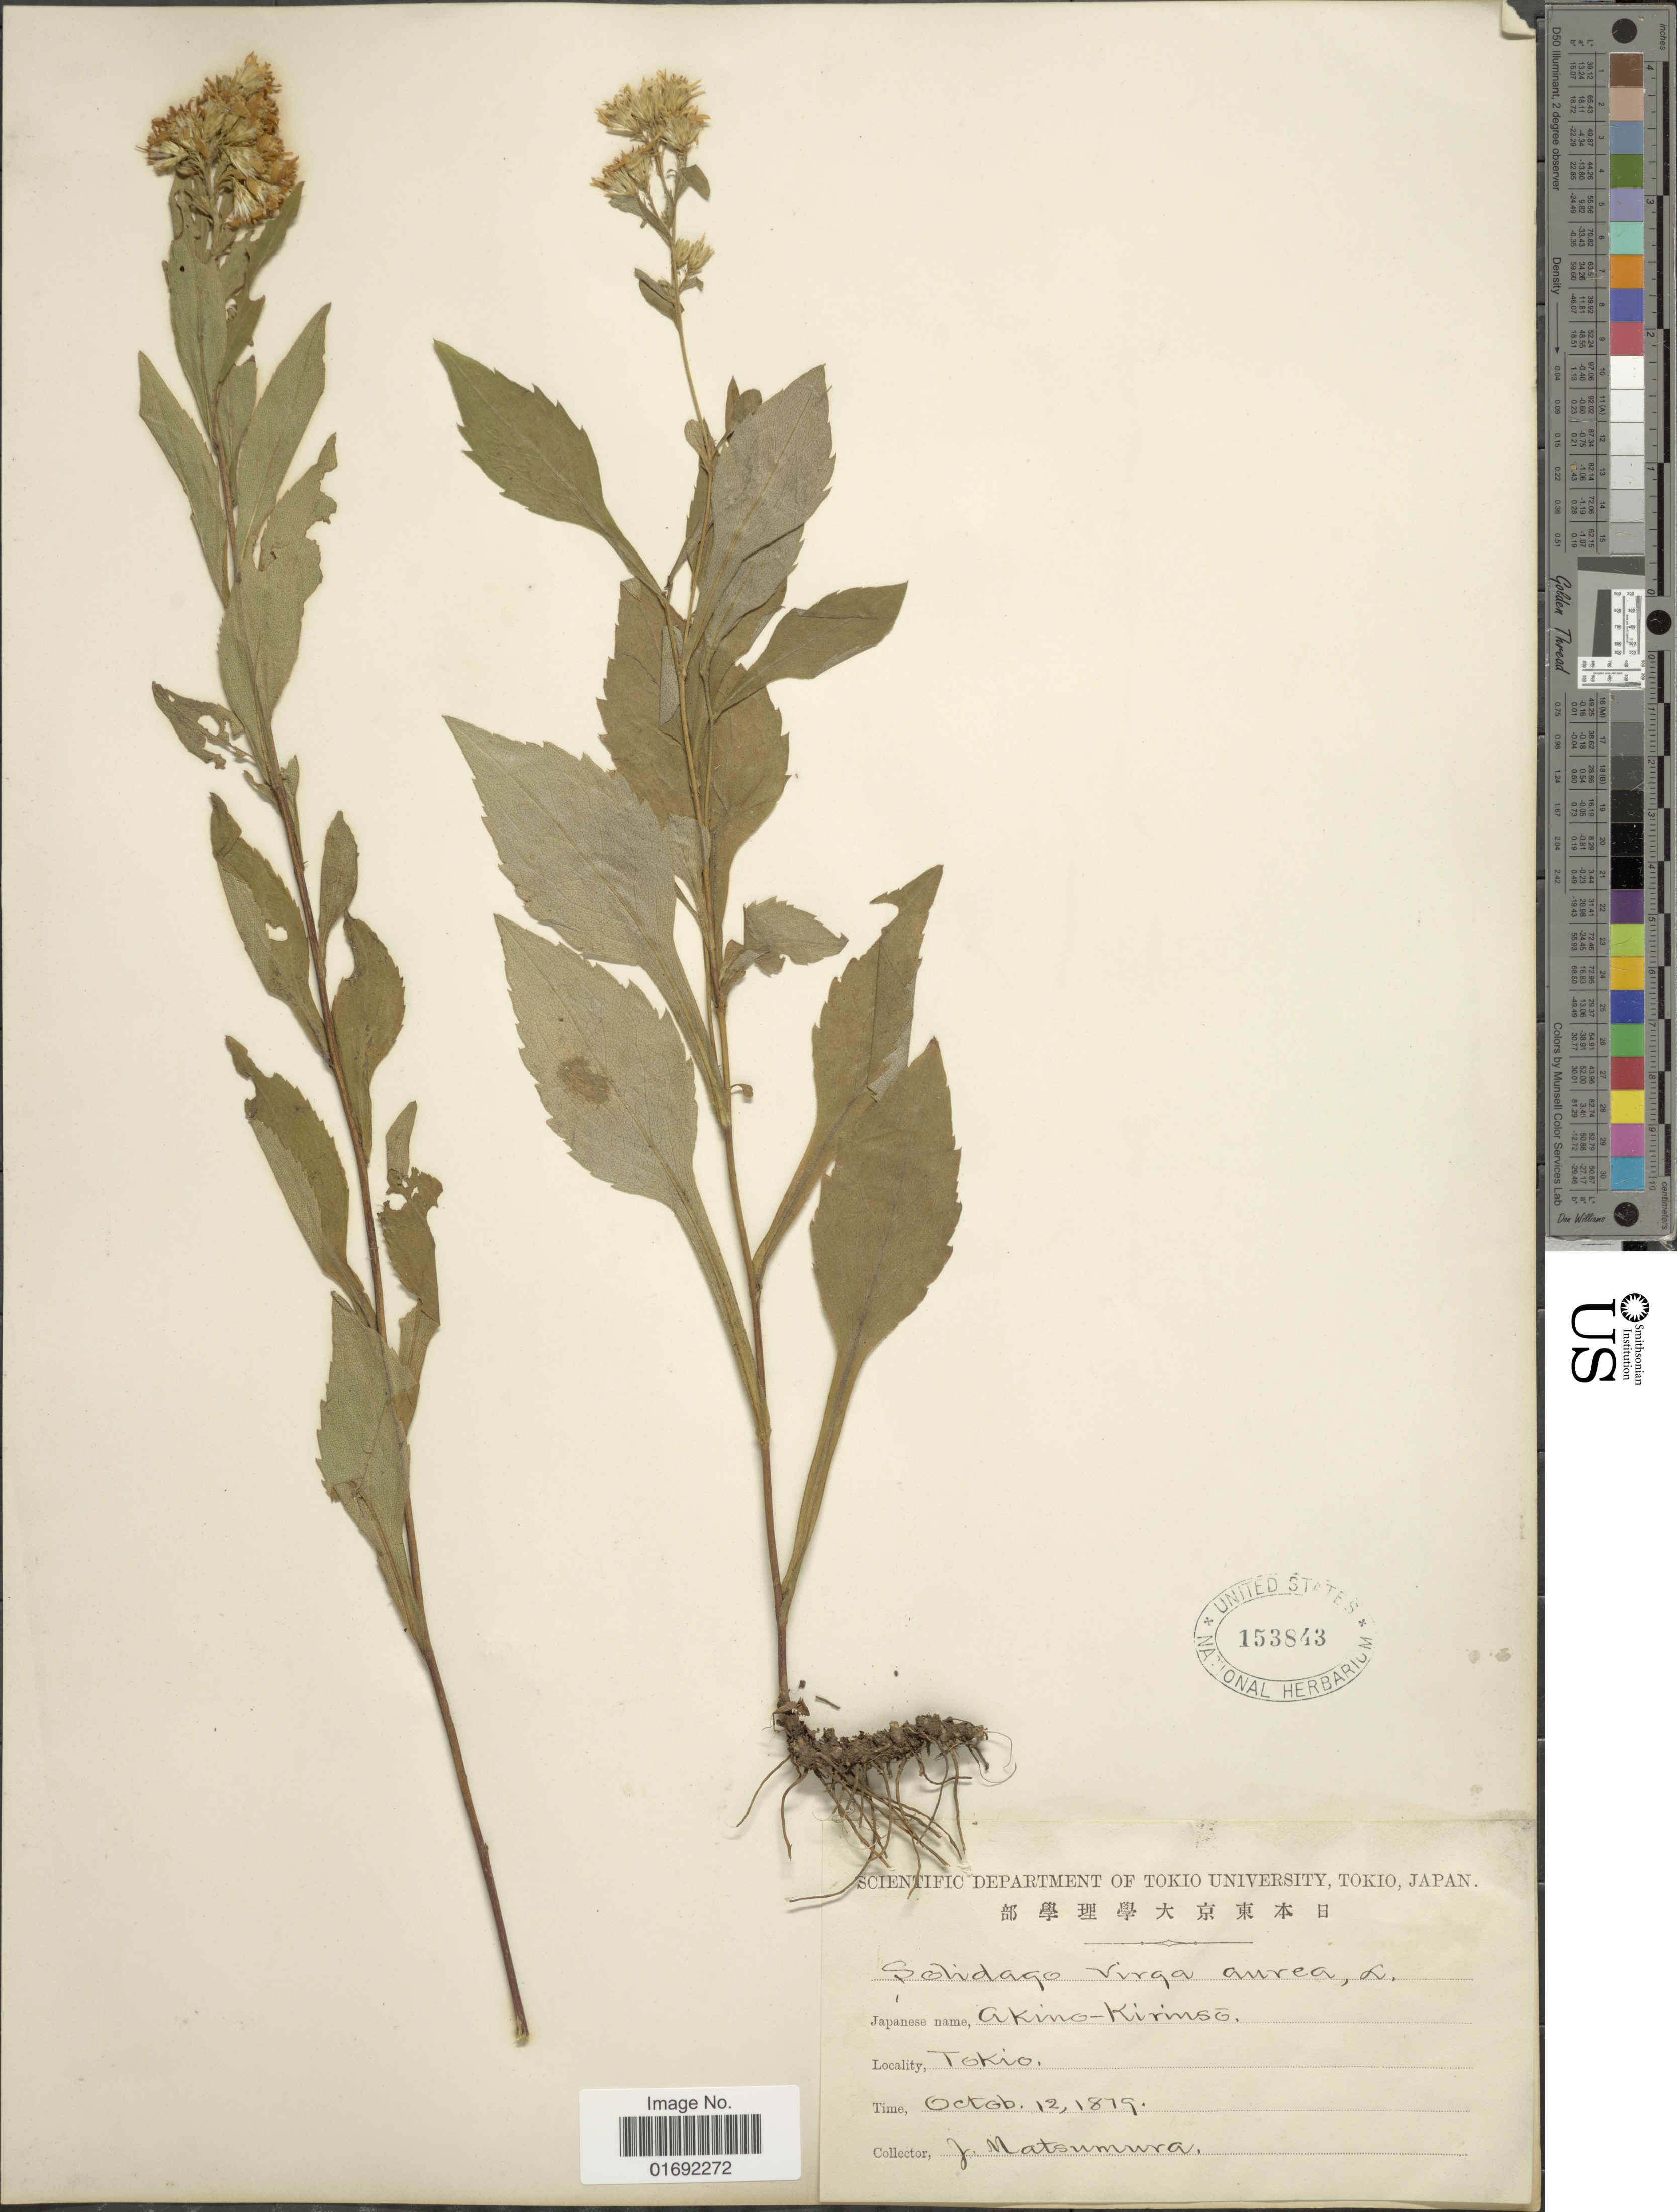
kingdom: Plantae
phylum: Tracheophyta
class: Magnoliopsida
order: Asterales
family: Asteraceae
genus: Solidago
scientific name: Solidago virgaurea var. asiatica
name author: Nakai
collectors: J. Matsumura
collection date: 1879-10-12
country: Japan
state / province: Tokyo, Federal City of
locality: Tokio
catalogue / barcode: US 153843